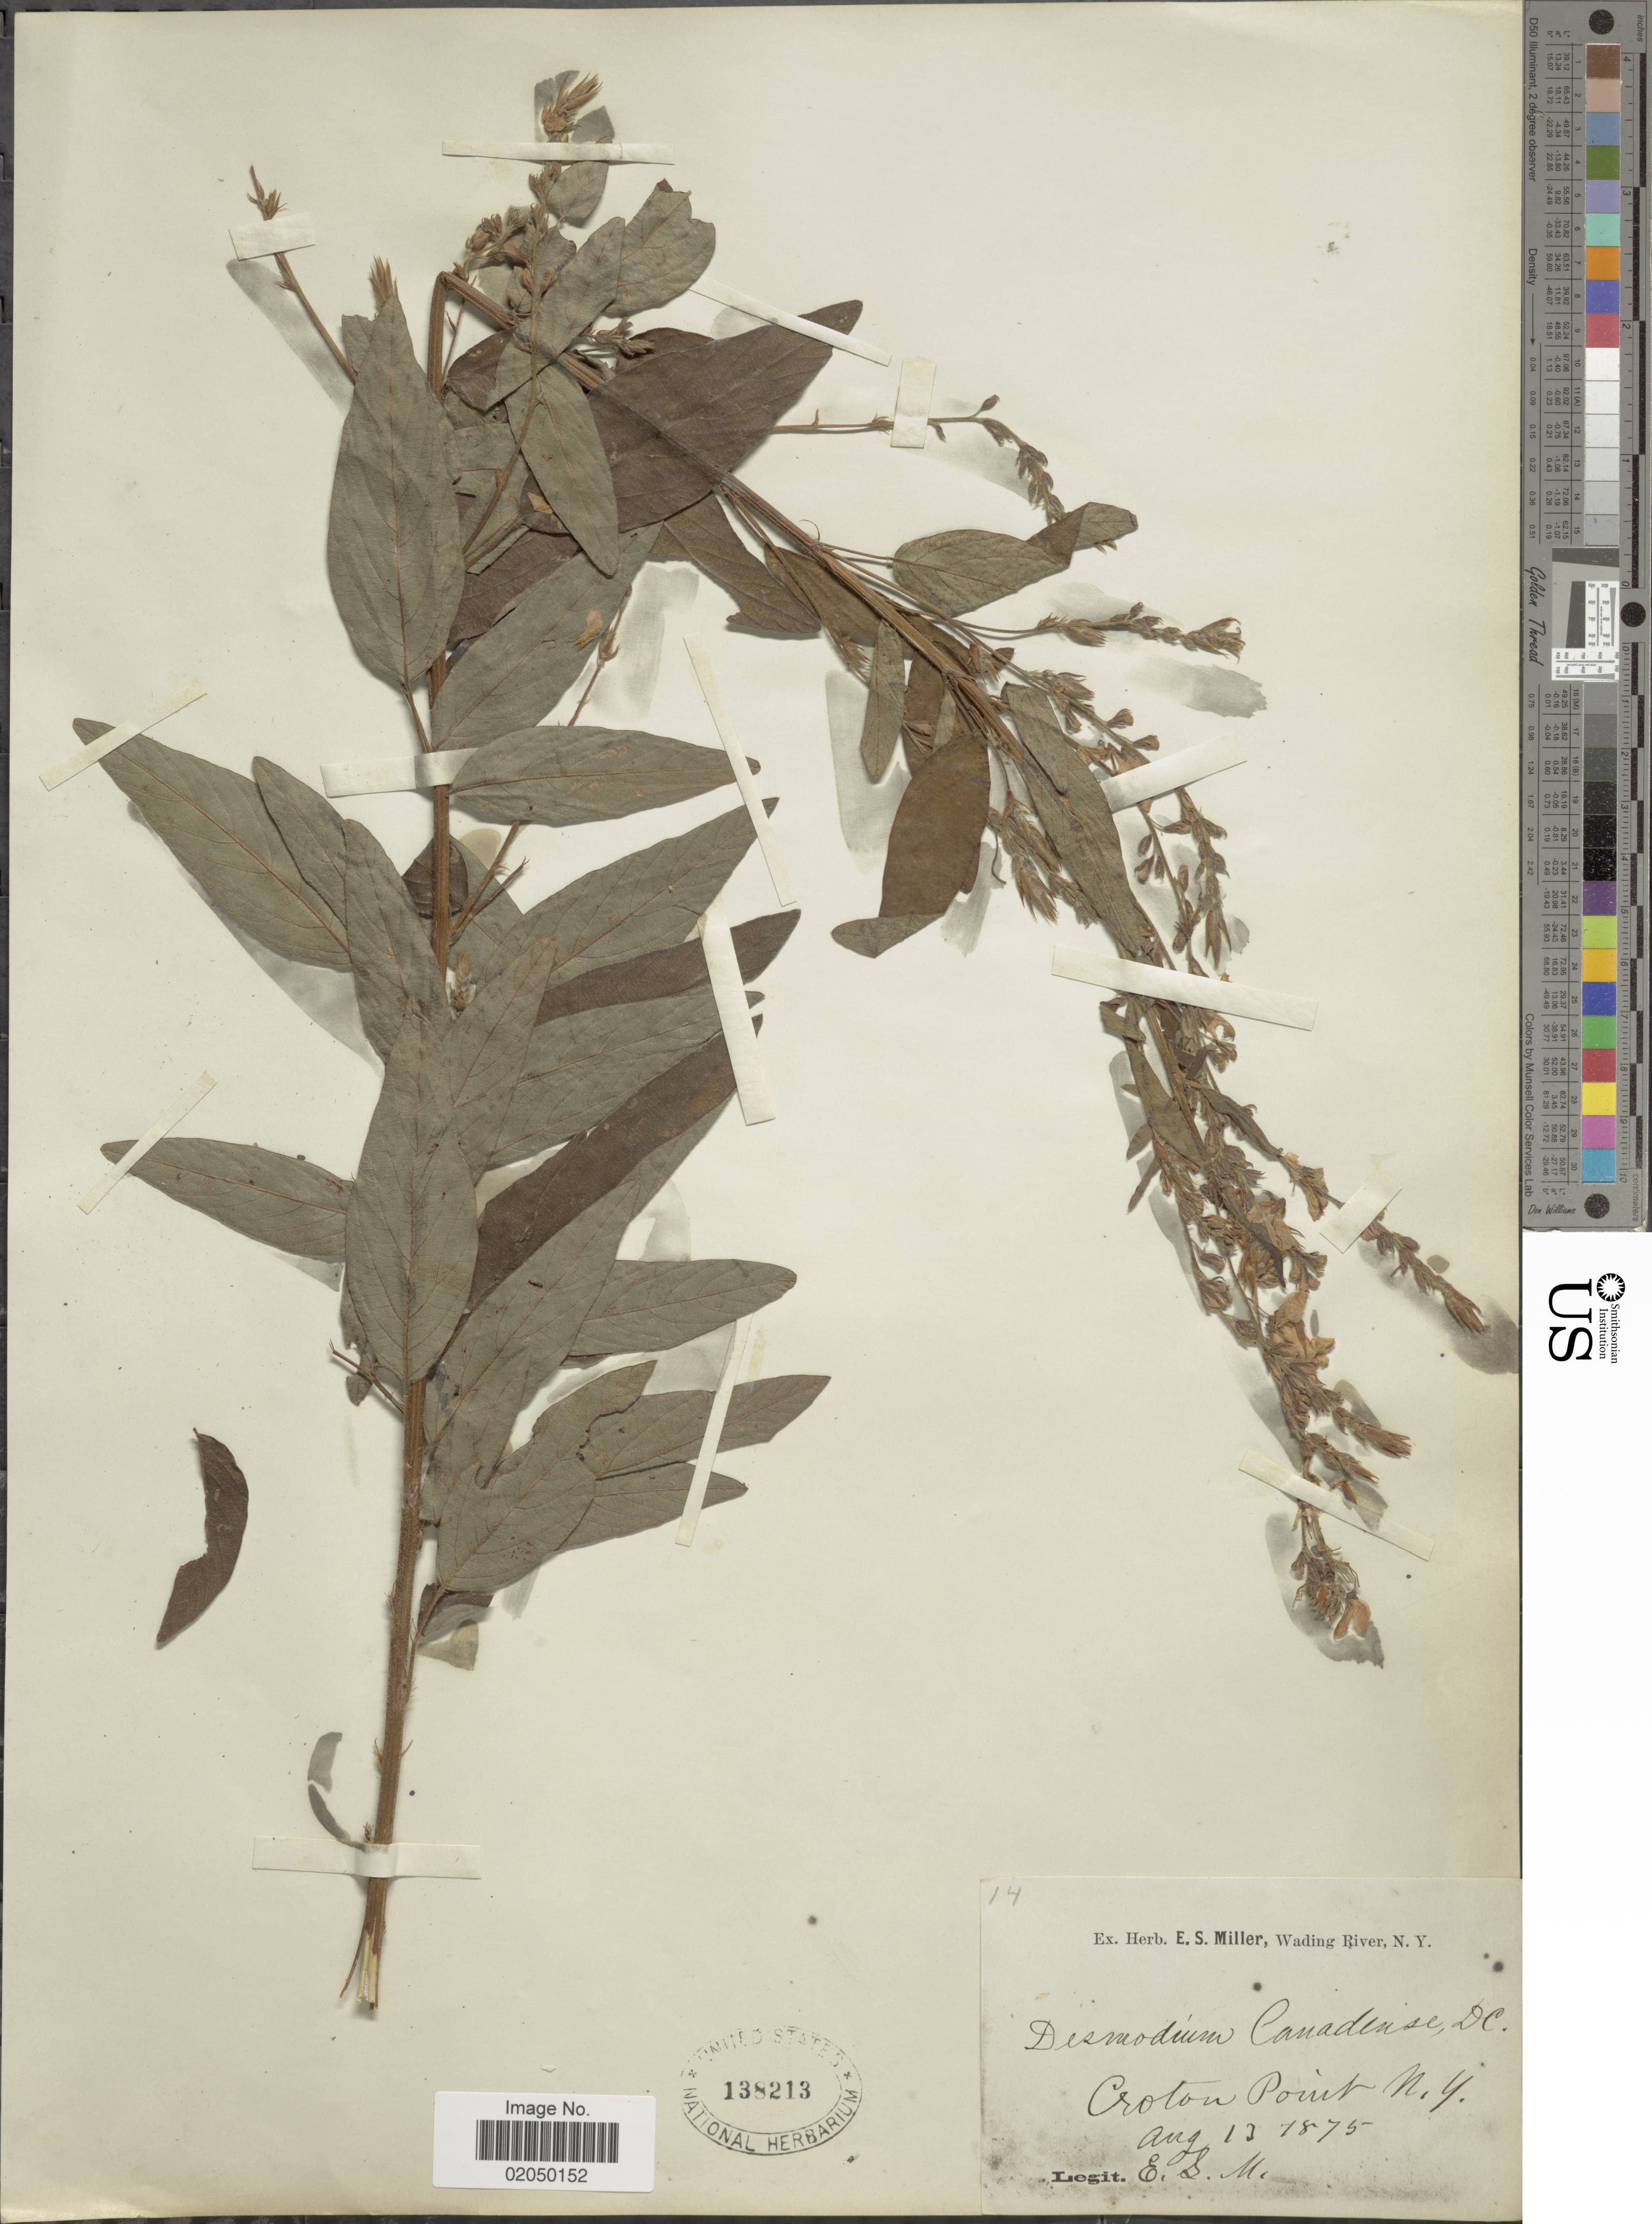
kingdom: Plantae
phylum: Tracheophyta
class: Magnoliopsida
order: Fabales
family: Fabaceae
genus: Desmodium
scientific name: Desmodium canadense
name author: (L.) DC.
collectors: E. S. Miller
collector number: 14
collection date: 1875-08-13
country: United States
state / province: New York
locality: Croton Point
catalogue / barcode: US 138213